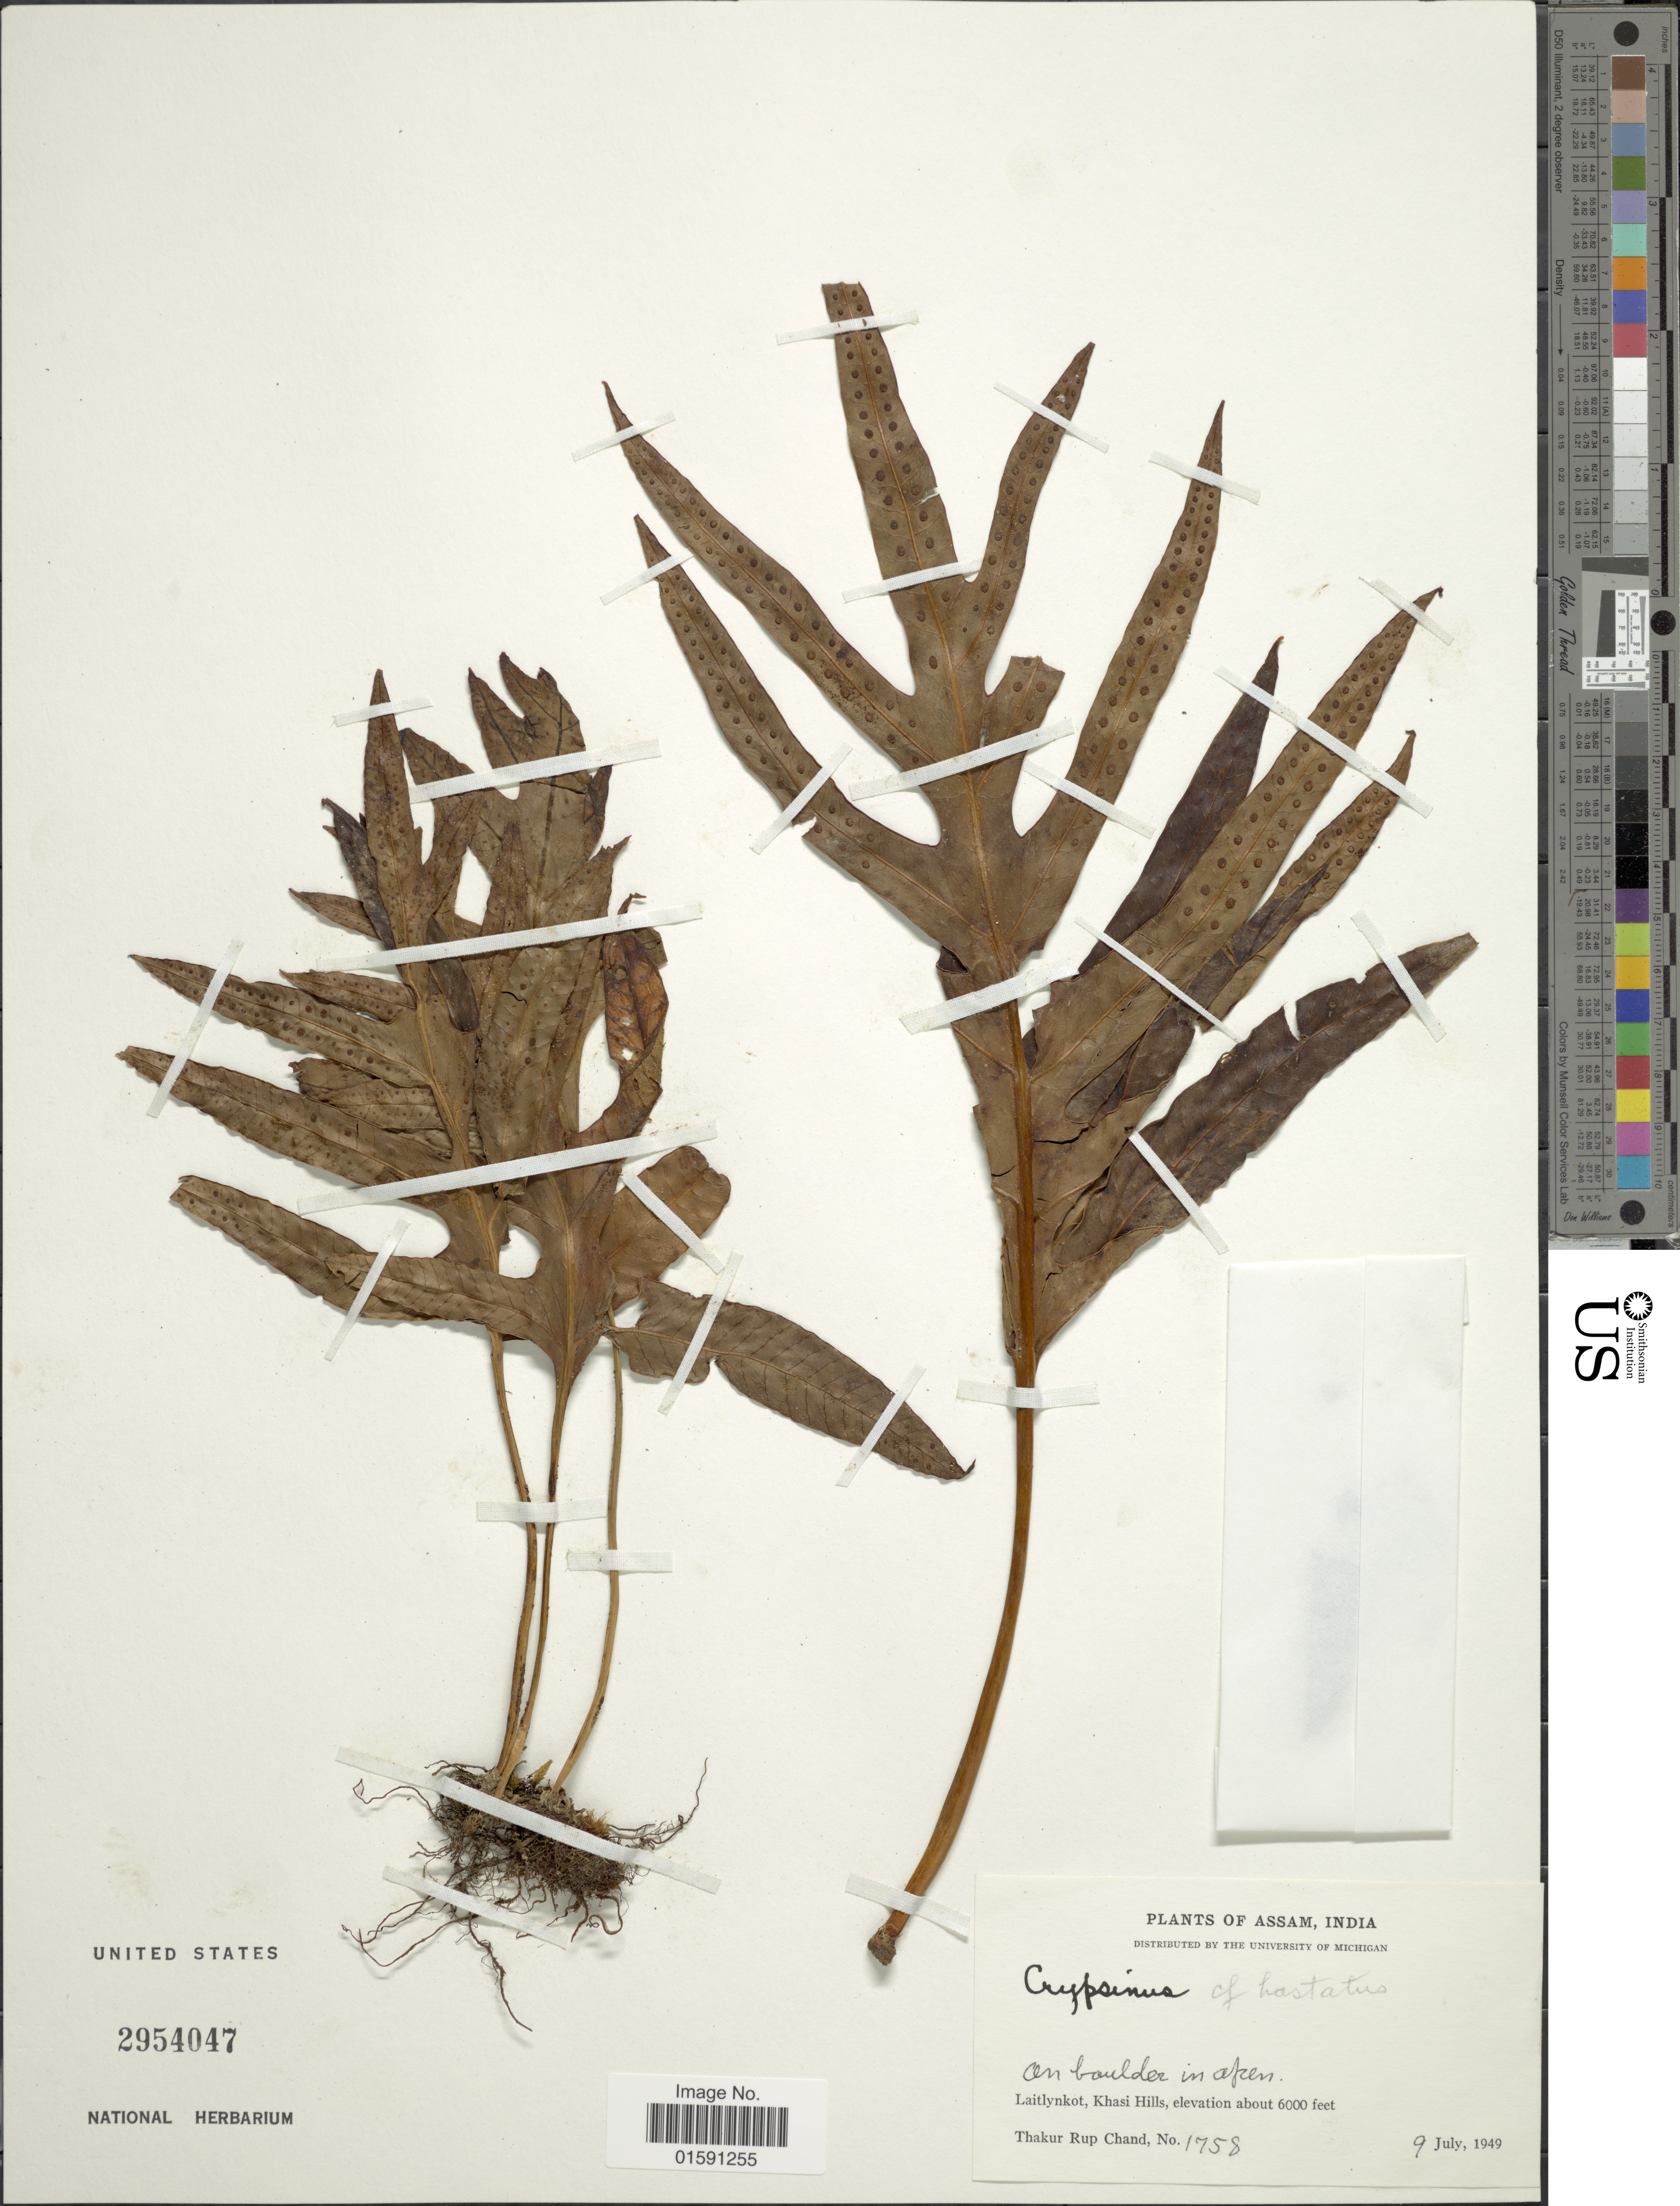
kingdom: Plantae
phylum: Tracheophyta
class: Polypodiopsida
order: Polypodiales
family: Polypodiaceae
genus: Selliguea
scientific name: Selliguea hastata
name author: (Thunb.) Fraser-Jenk.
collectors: T. R. Chand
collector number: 1758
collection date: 1949-07-09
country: India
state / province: Meghalaya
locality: Laitlynkot, Khasi Hills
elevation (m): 1829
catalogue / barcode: US 2954047